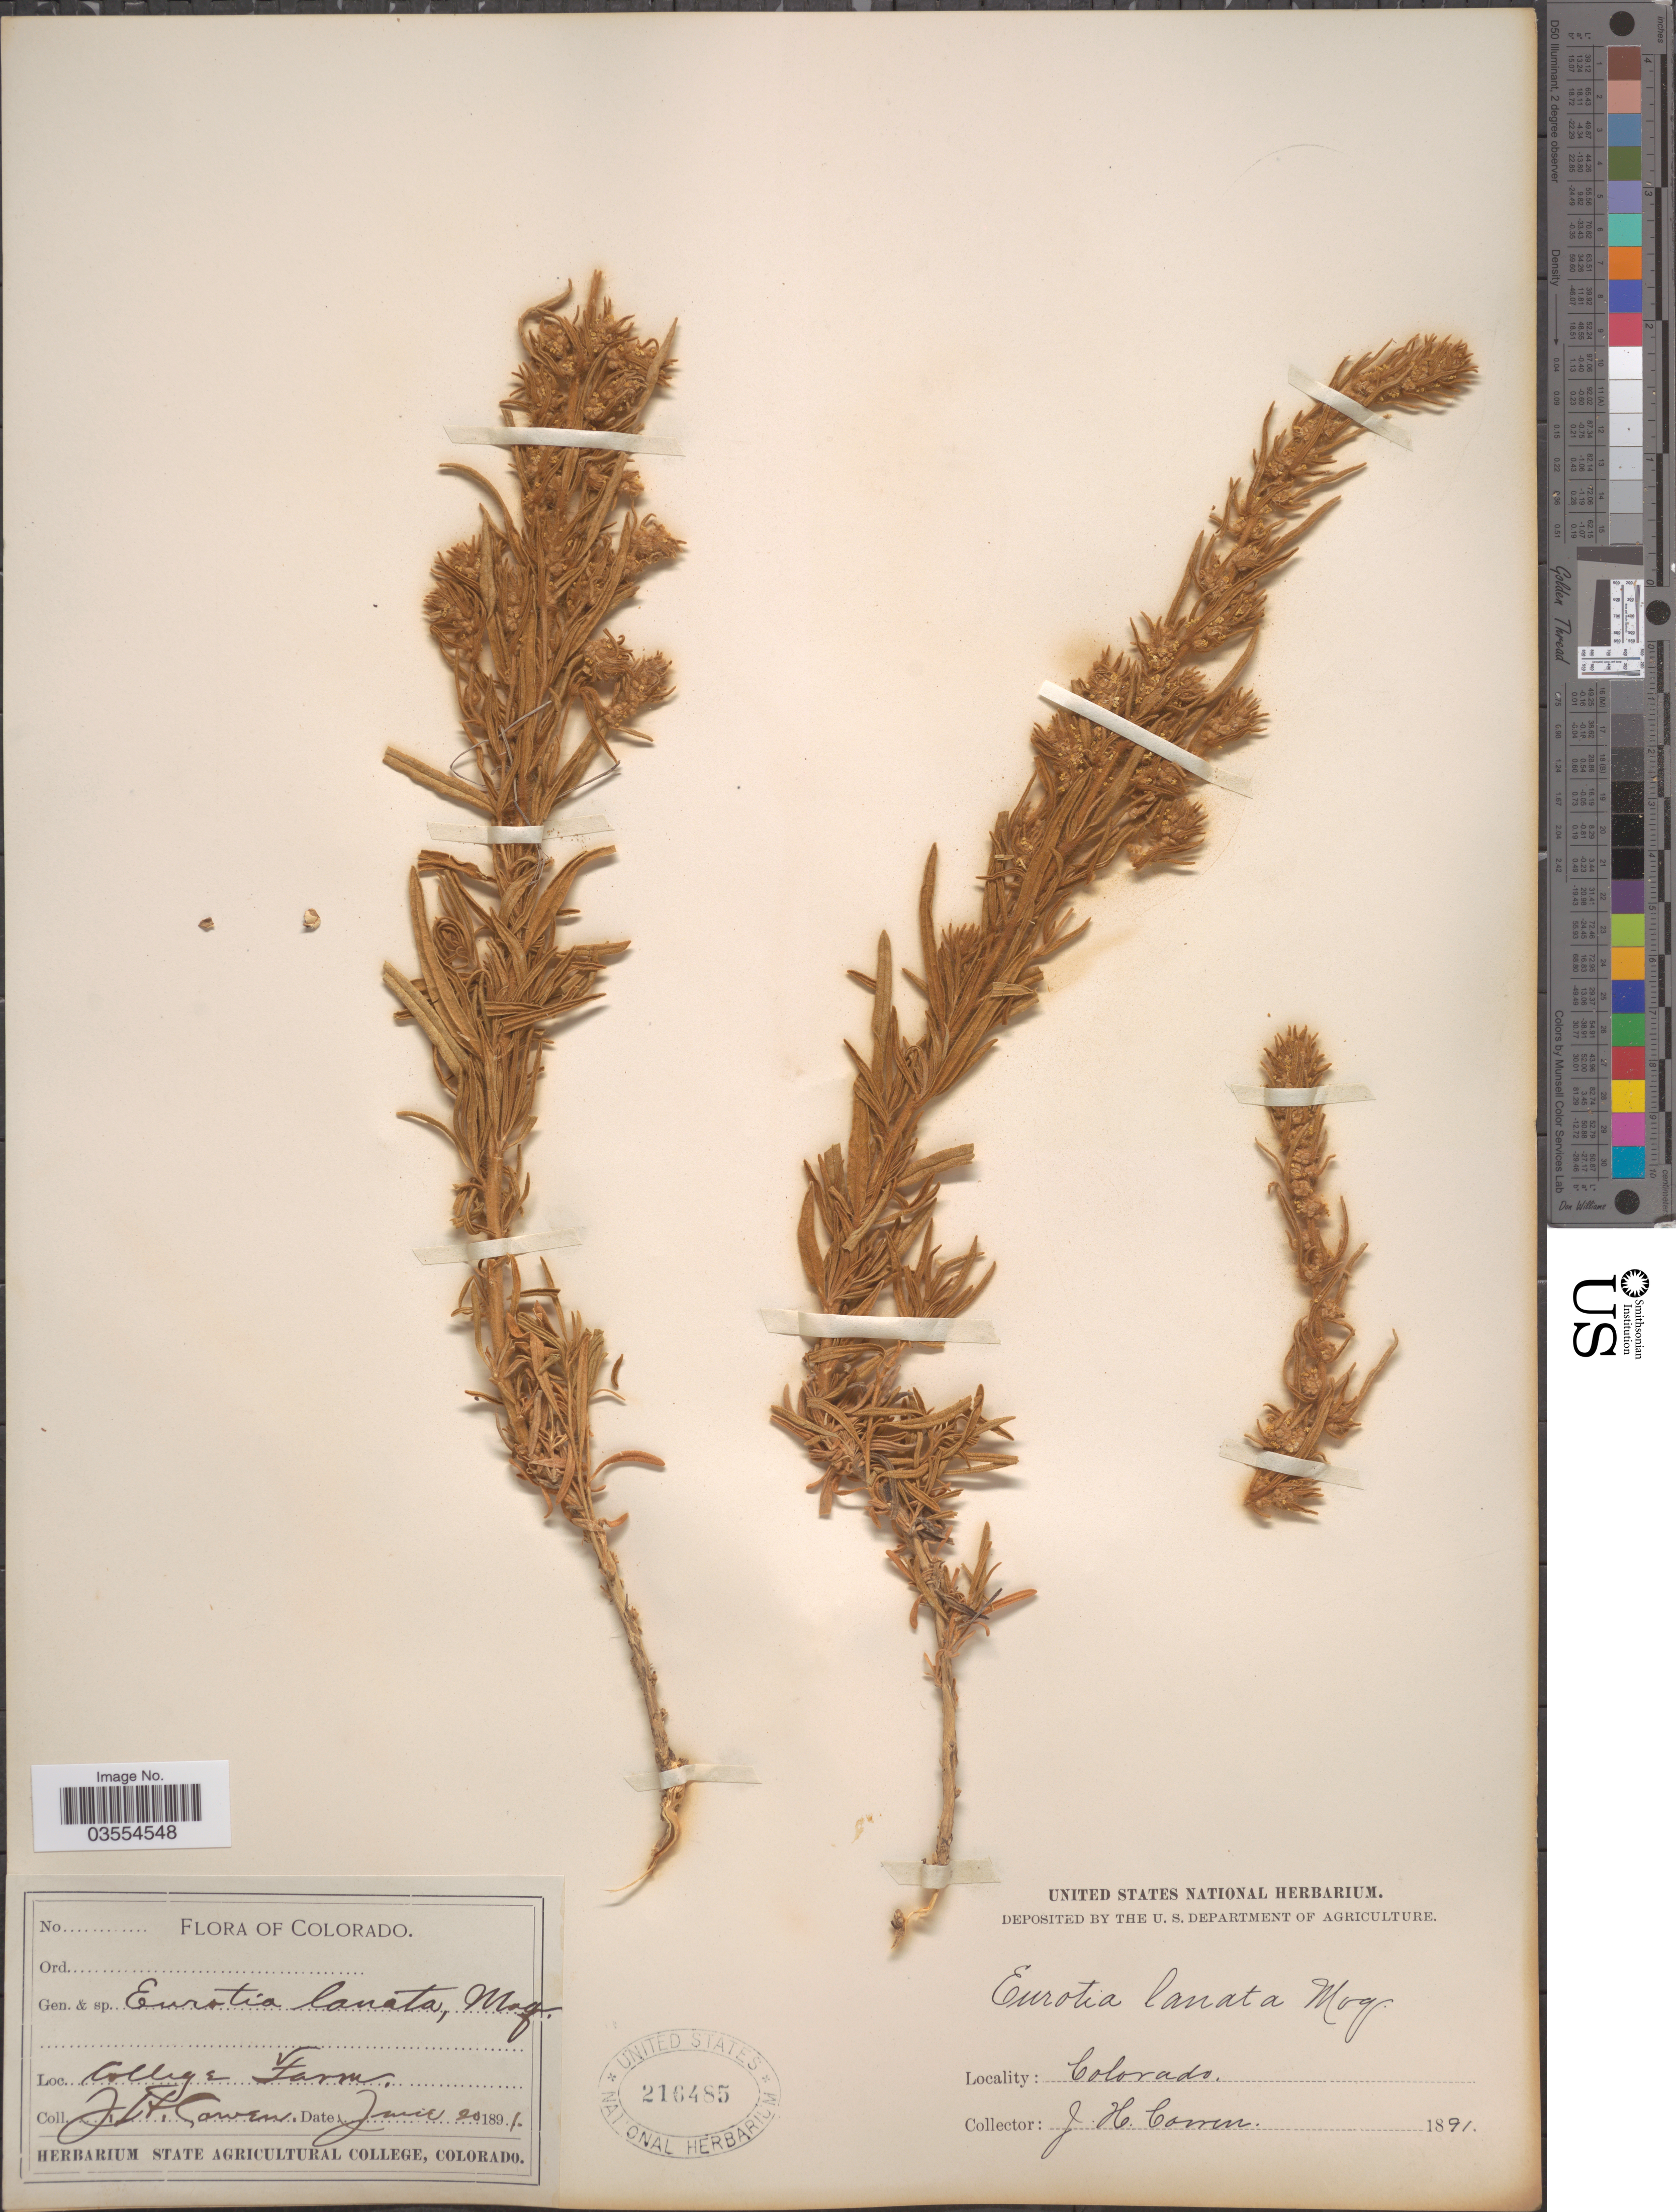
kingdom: Plantae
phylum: Tracheophyta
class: Magnoliopsida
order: Caryophyllales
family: Amaranthaceae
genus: Krascheninnikovia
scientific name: Krascheninnikovia lanata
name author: (Pursh) A. Meeuse & A.Smit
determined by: U.S. National Herbarium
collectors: J. H. Cowen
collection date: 1891-06-20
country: United States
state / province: Colorado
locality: College Farm.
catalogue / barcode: US 216485